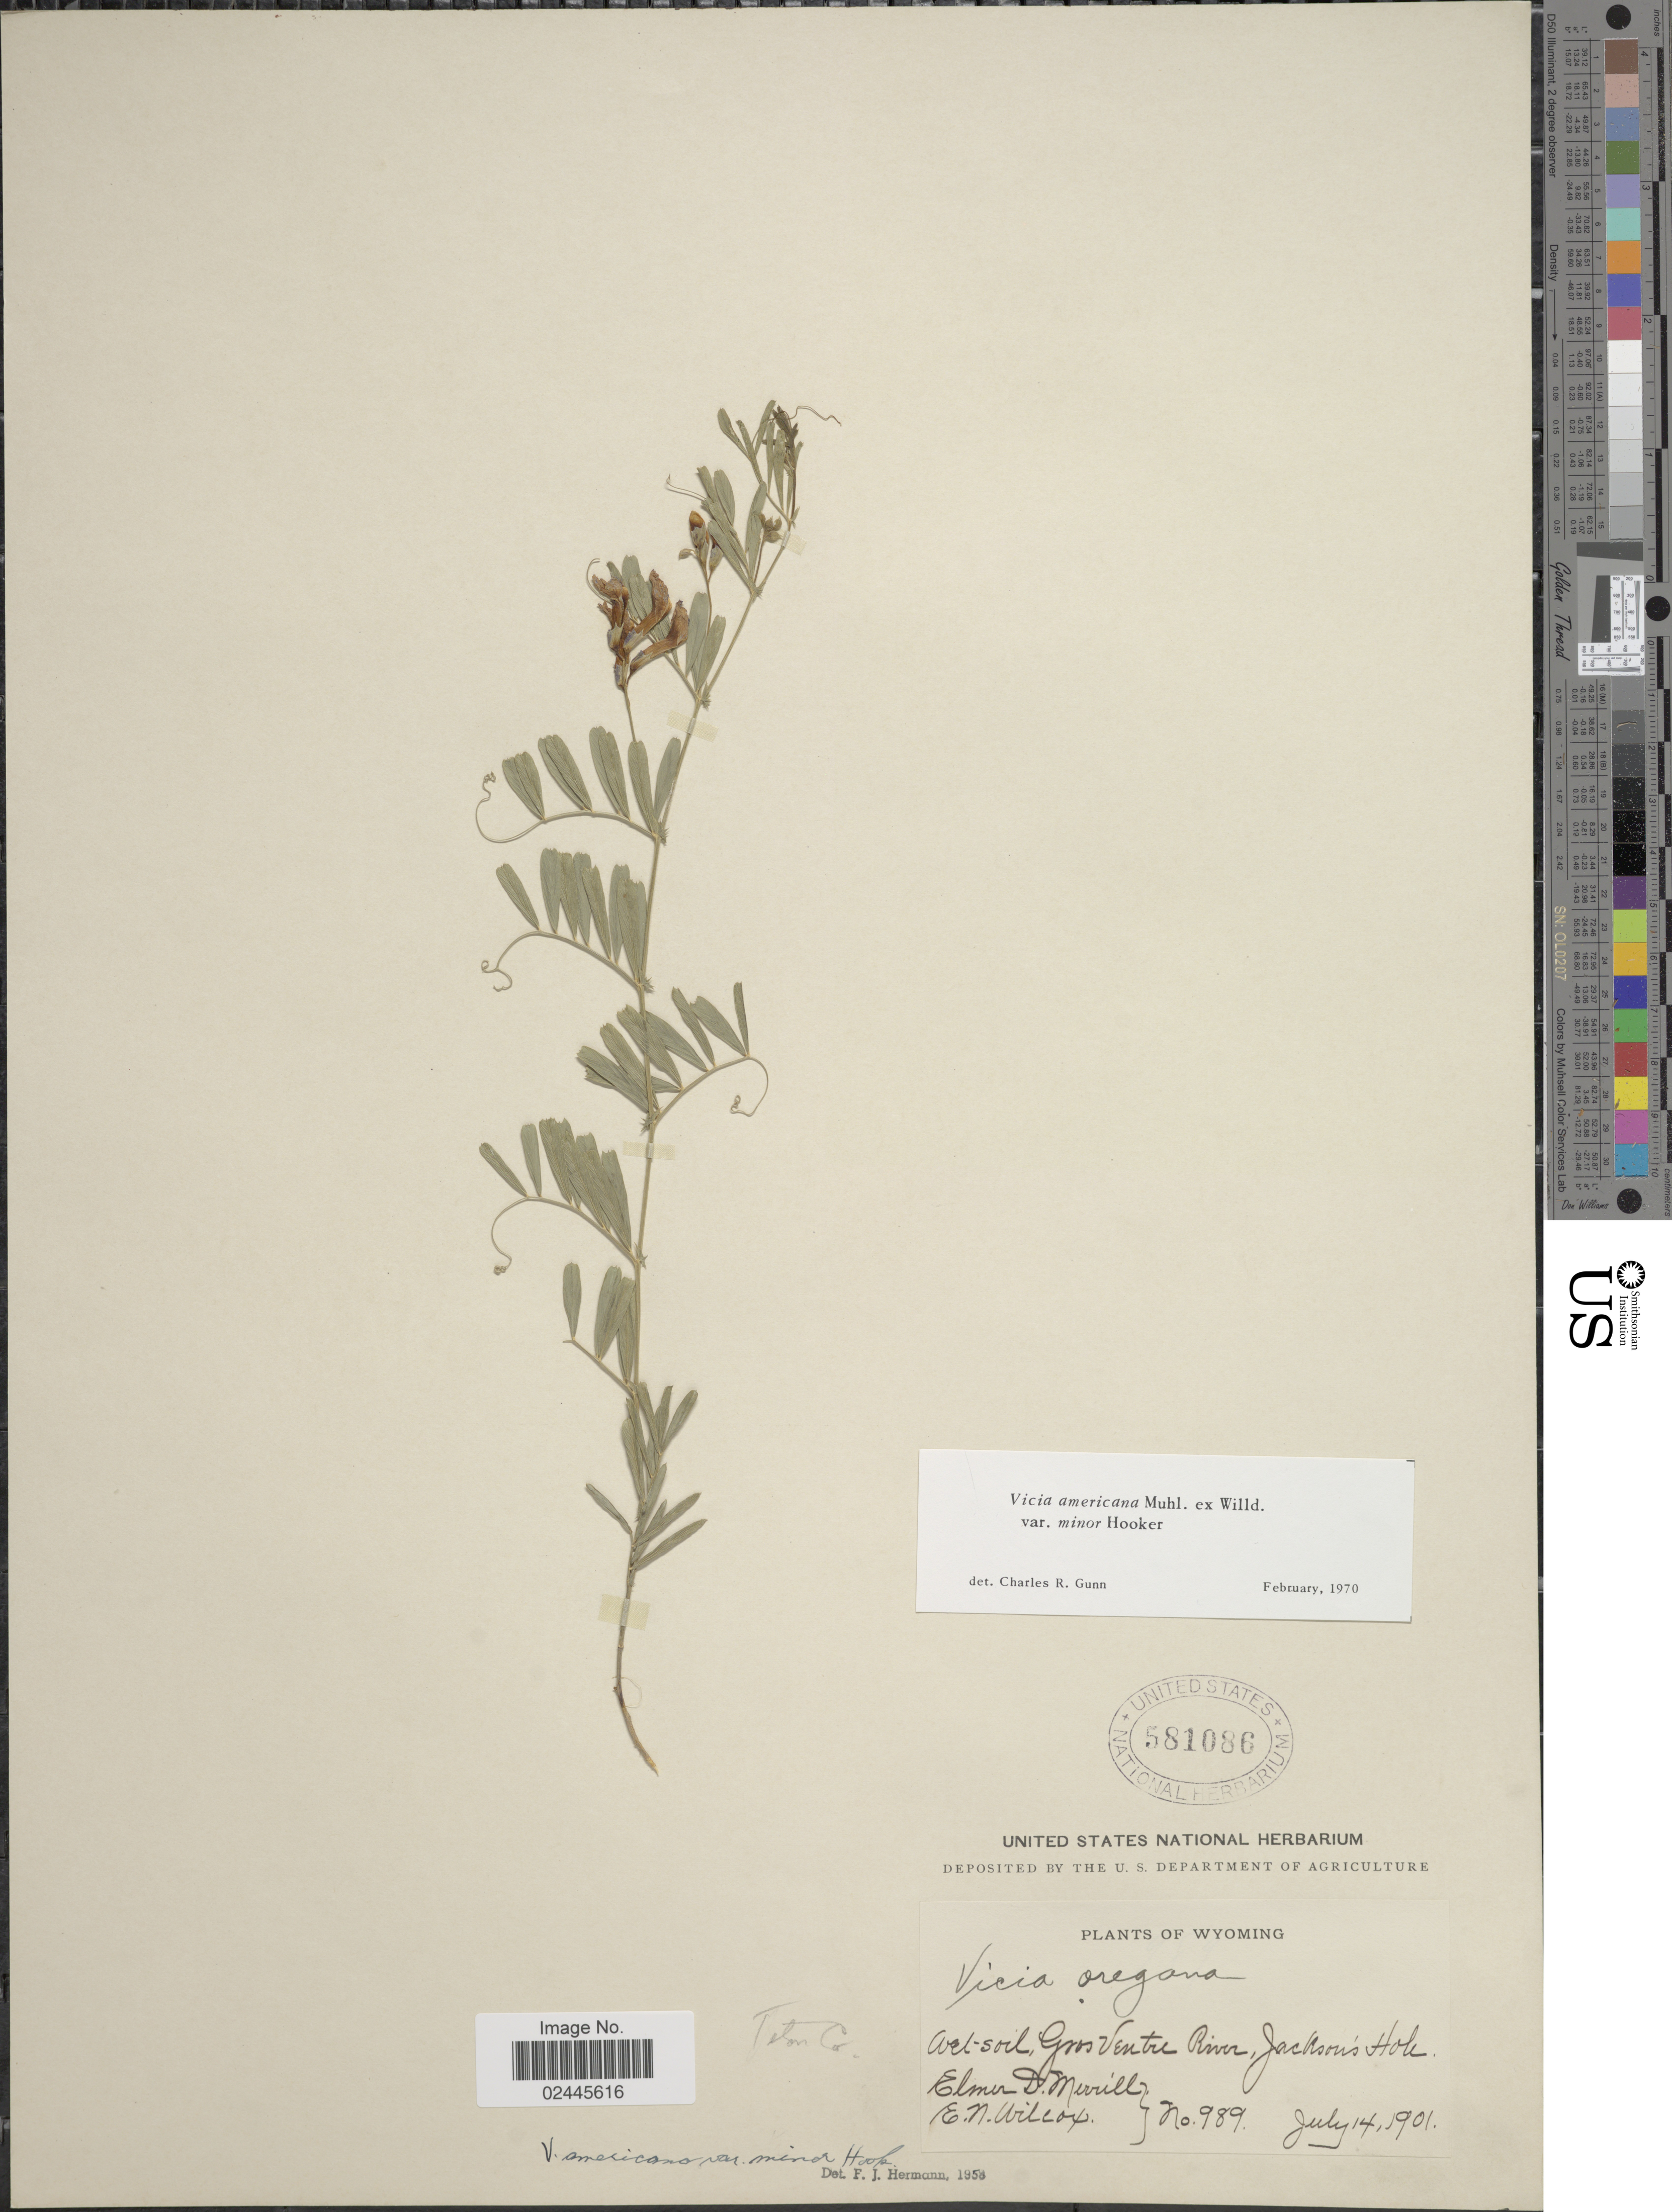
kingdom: Plantae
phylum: Tracheophyta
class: Magnoliopsida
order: Fabales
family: Fabaceae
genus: Vicia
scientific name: Vicia americana var. minor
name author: Hook.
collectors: E. D. Merrill & E. Wilcox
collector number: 989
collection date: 1901-07-14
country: United States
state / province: Wyoming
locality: Wet soil, Gros Ventre River, Jackson's Hole.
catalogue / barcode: US 581086